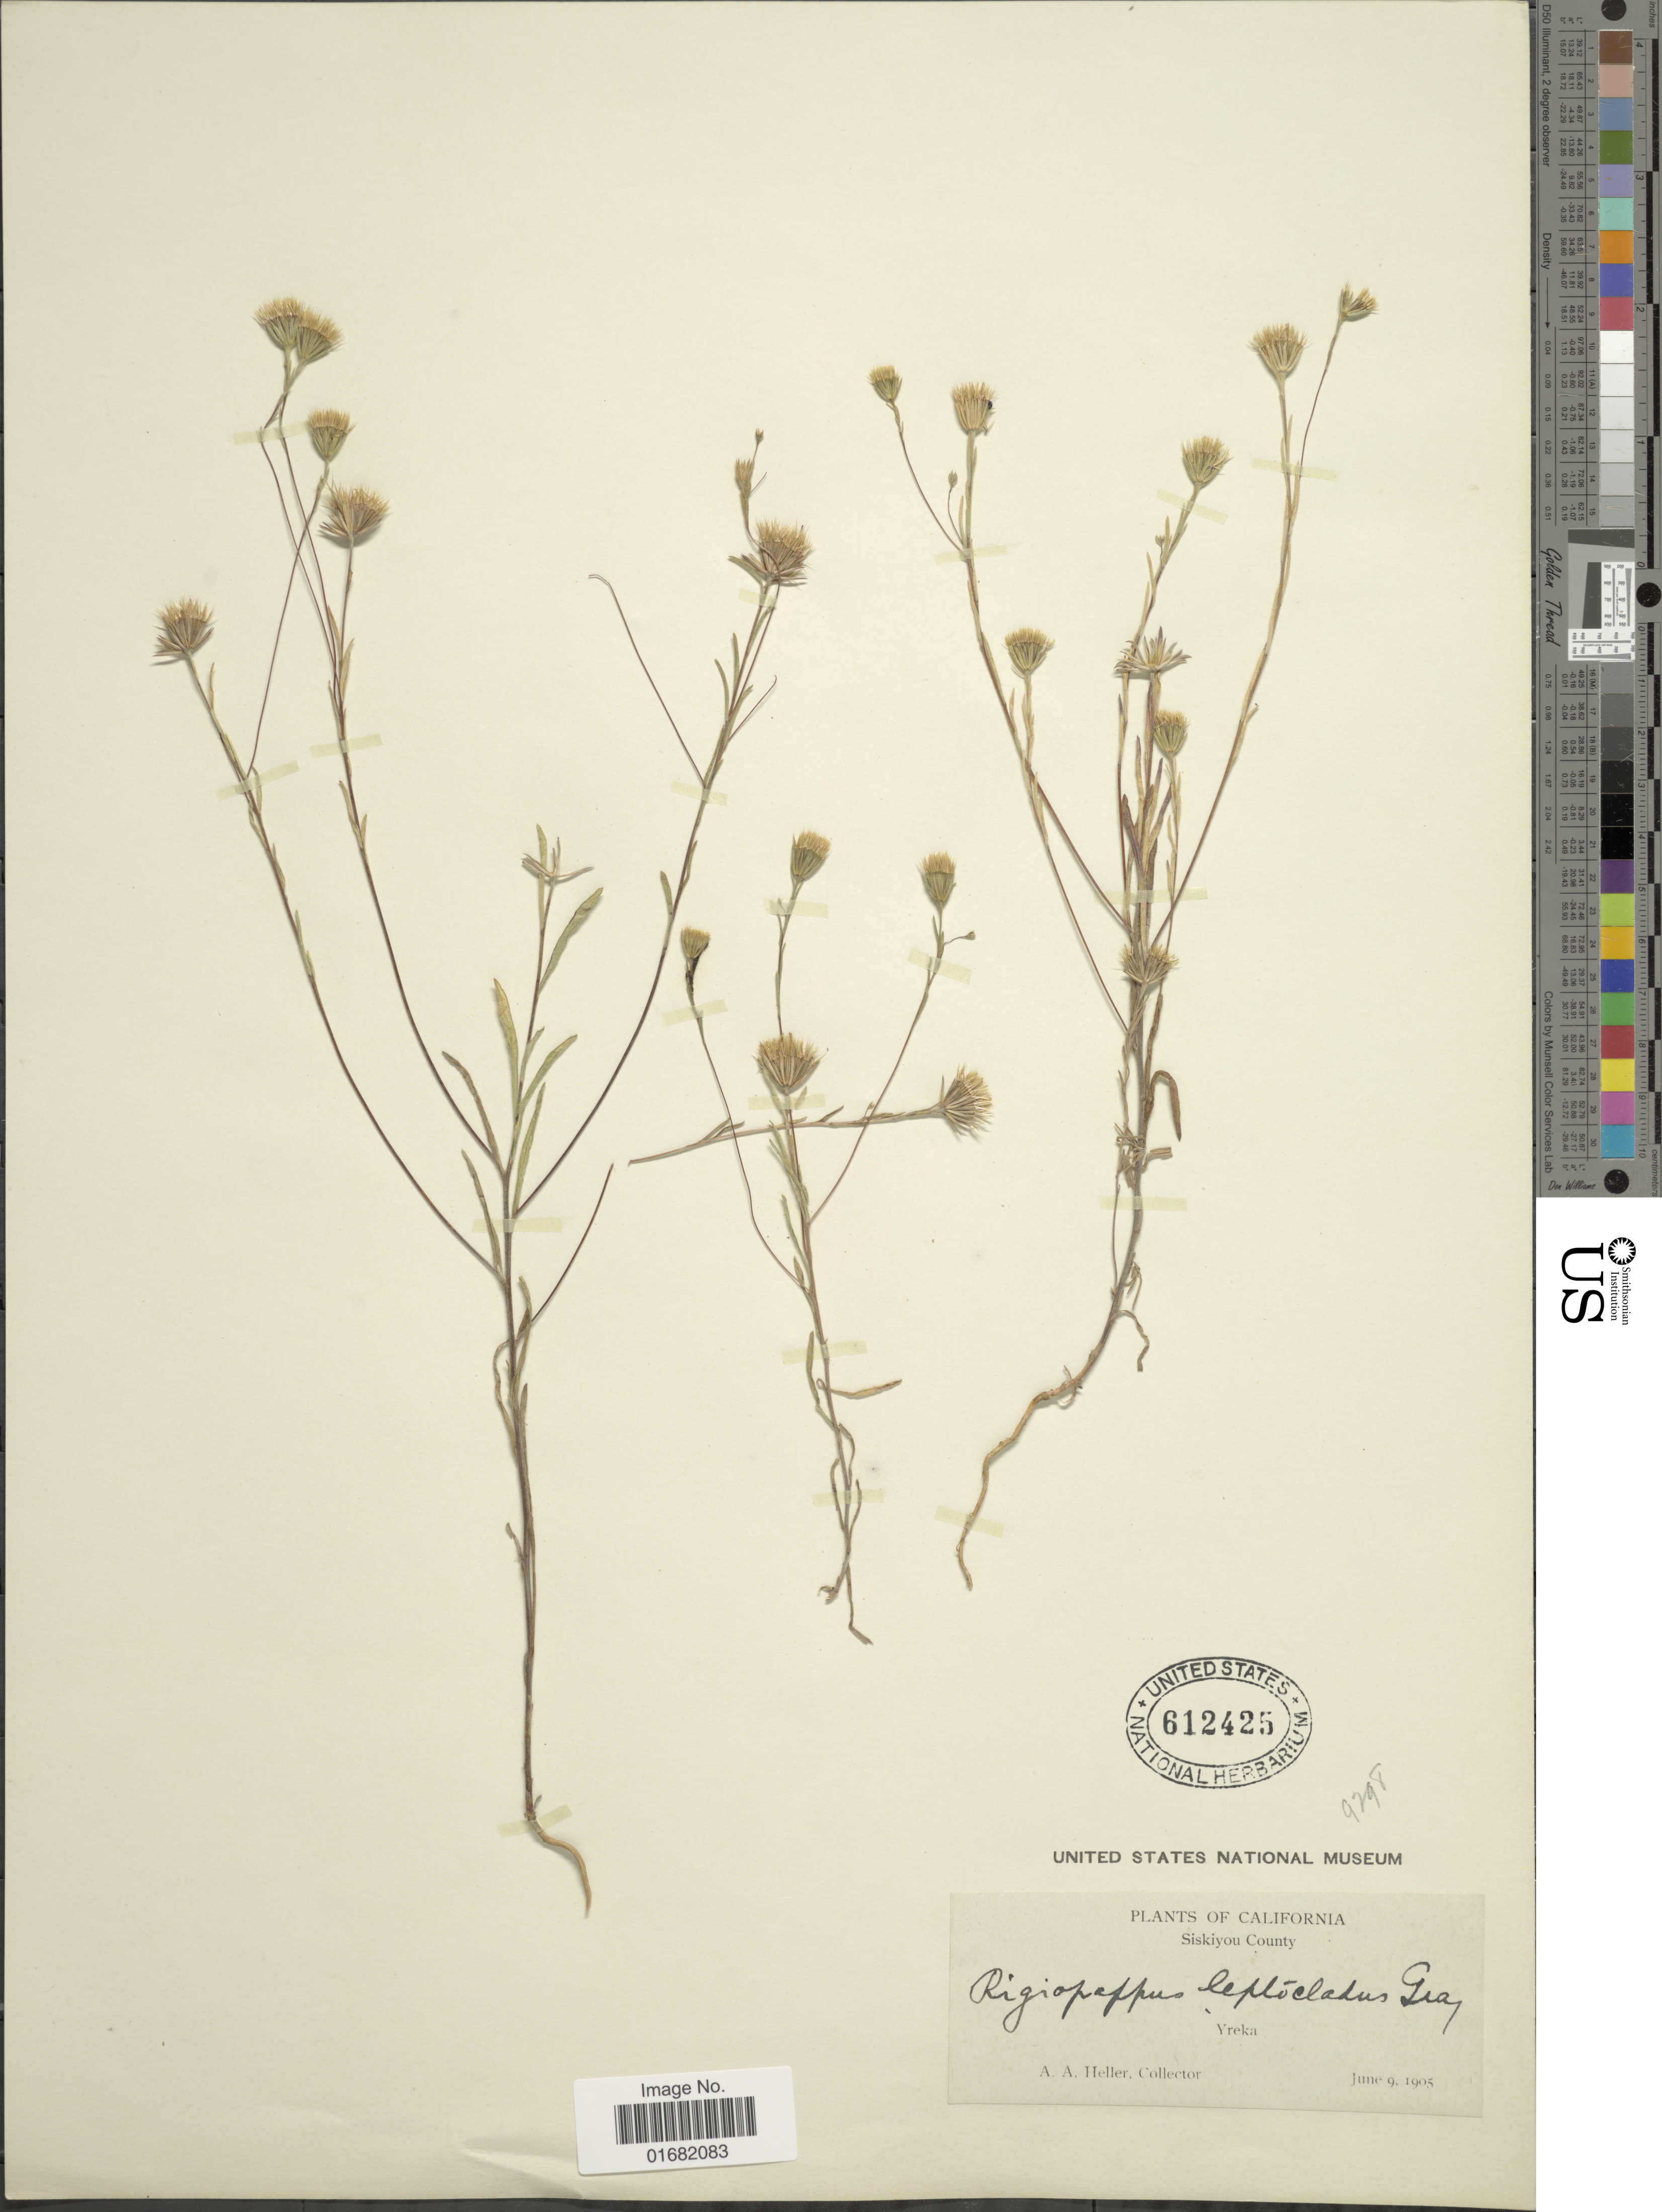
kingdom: Plantae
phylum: Tracheophyta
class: Magnoliopsida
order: Asterales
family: Asteraceae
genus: Rigiopappus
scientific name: Rigiopappus leptocladus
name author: A. Gray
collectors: A. A. Heller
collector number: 9298?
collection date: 1905-06-09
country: United States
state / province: California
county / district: Siskiyou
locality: Siskiyou County. Yreka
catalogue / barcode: US 612425